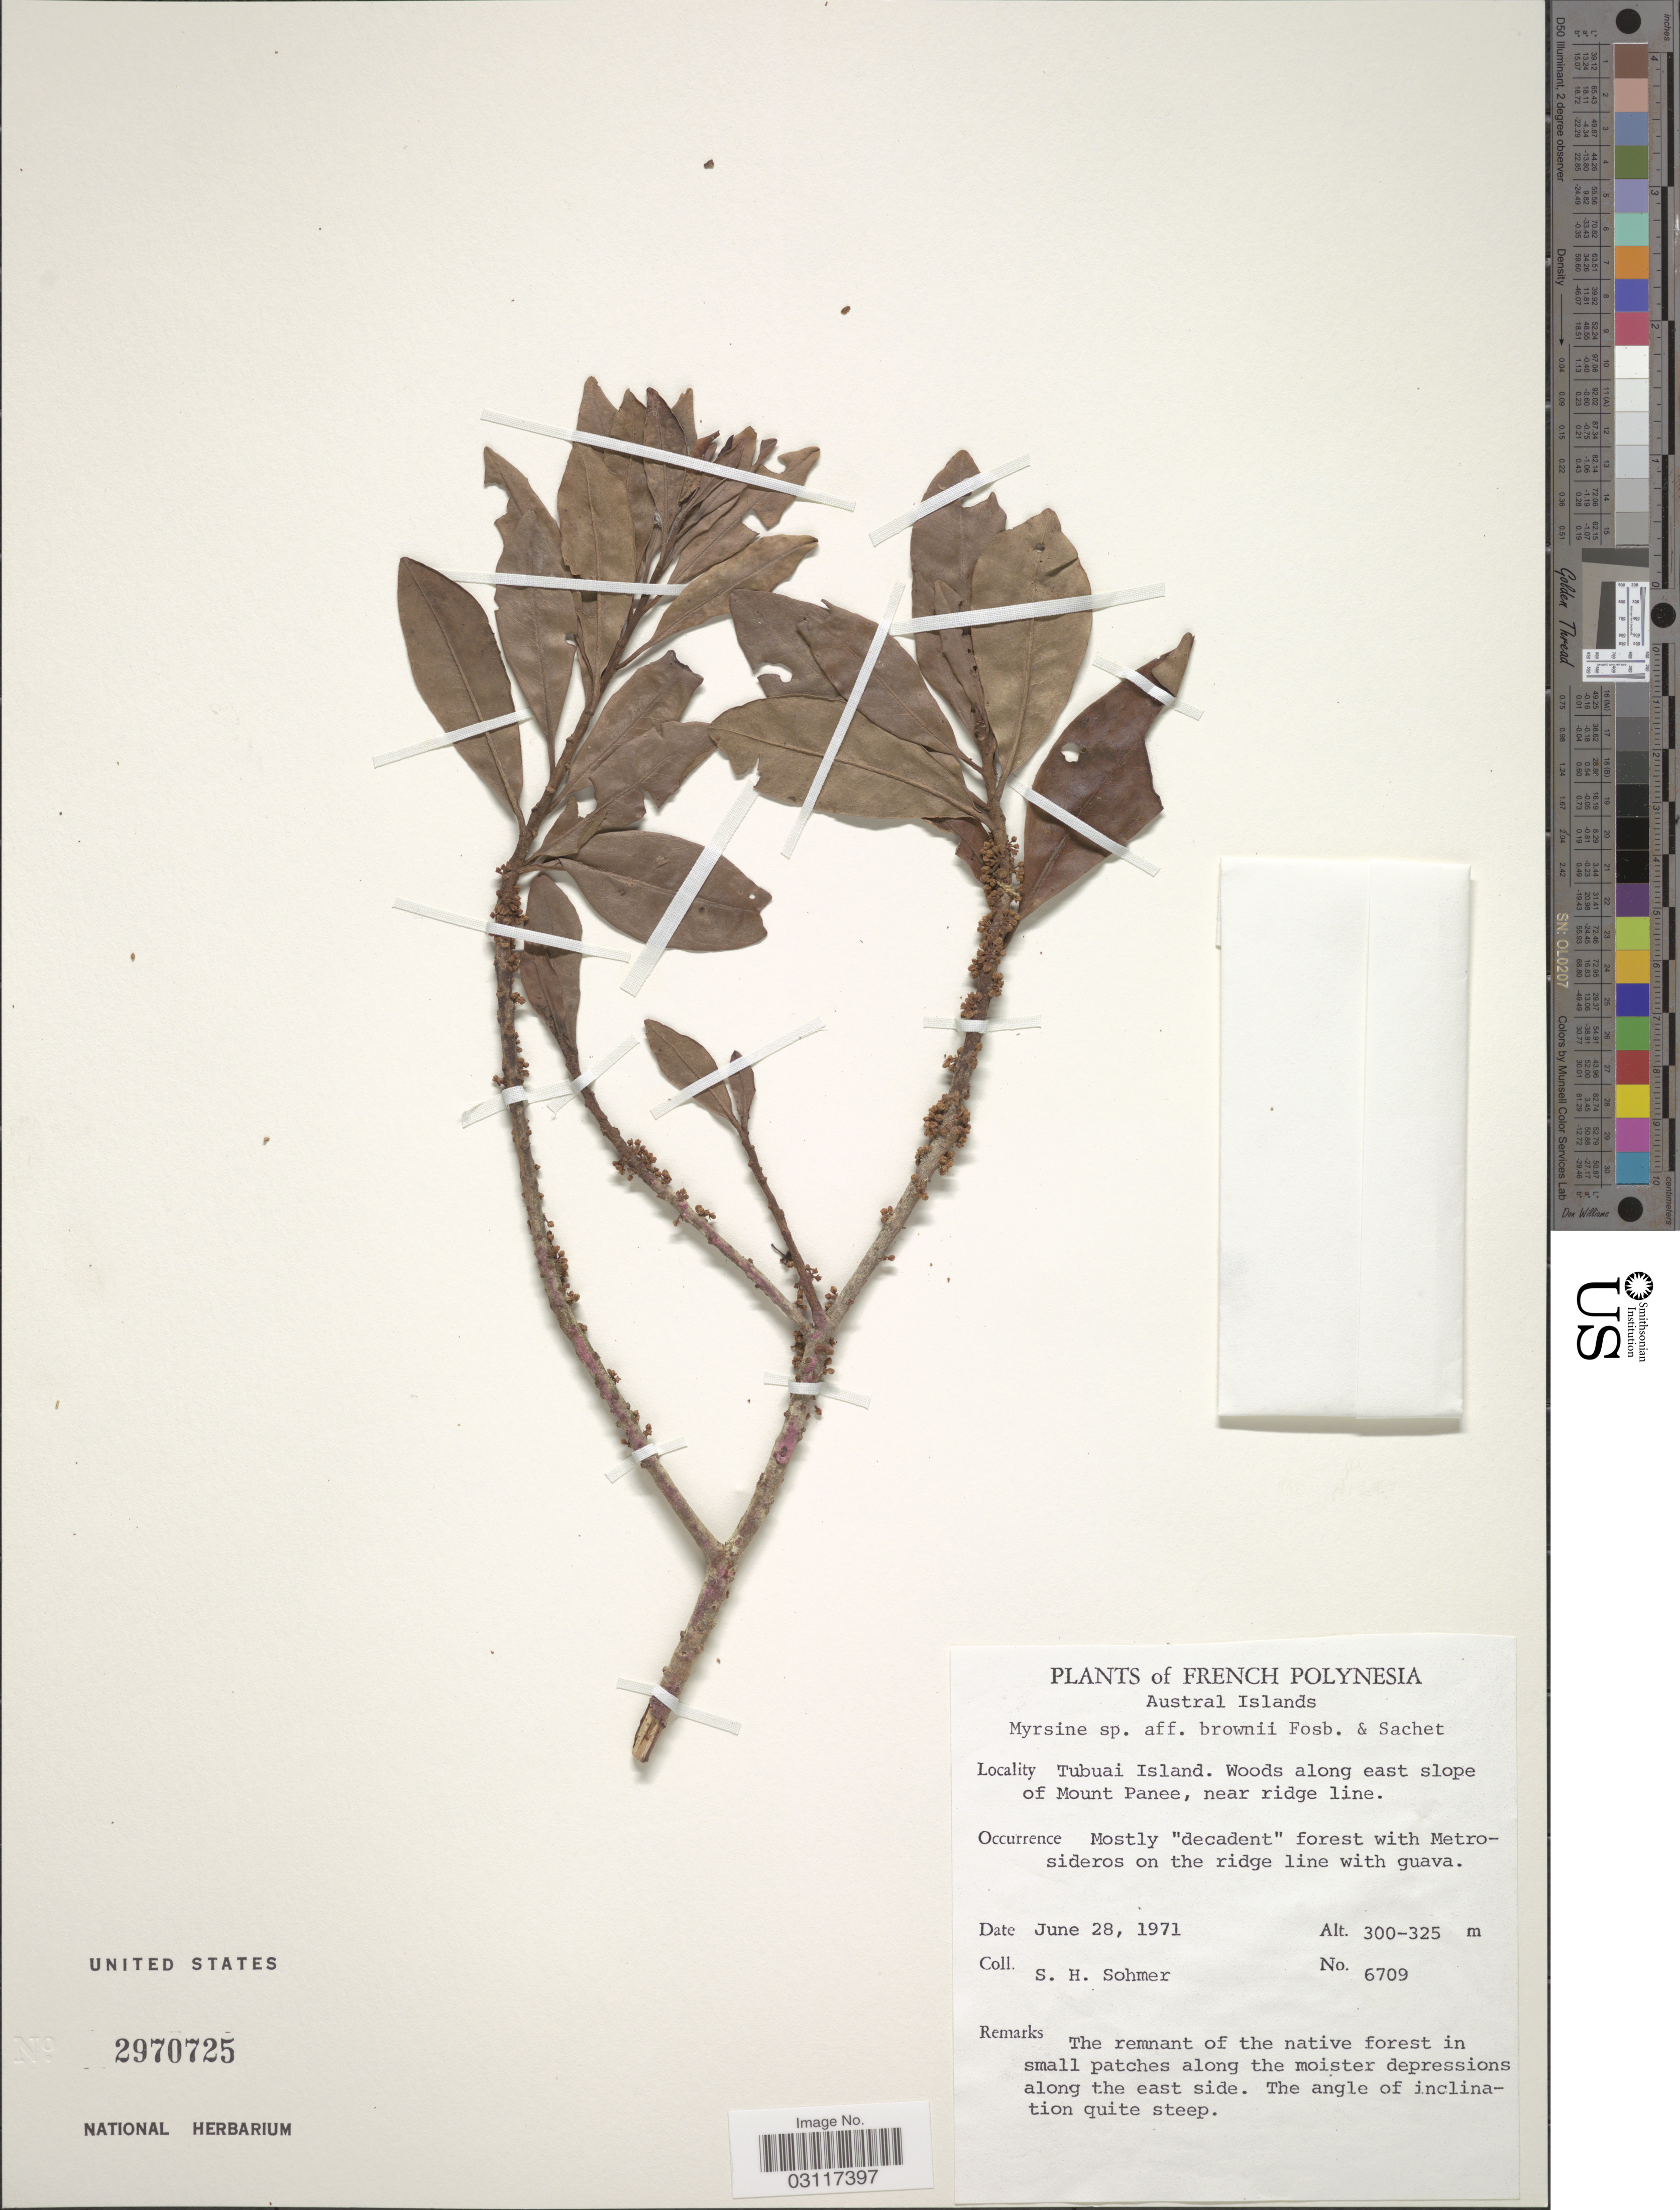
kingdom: Plantae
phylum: Tracheophyta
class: Magnoliopsida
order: Ericales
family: Primulaceae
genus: Myrsine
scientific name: Myrsine brownii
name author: Fosberg & Sachet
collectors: S. H. Sohmer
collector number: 6709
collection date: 1971-06-28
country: French Polynesia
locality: Austral Islands, Tubuai Island, Woods along east slope of Mount Panee, near ridge line.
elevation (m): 300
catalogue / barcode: US 2970725